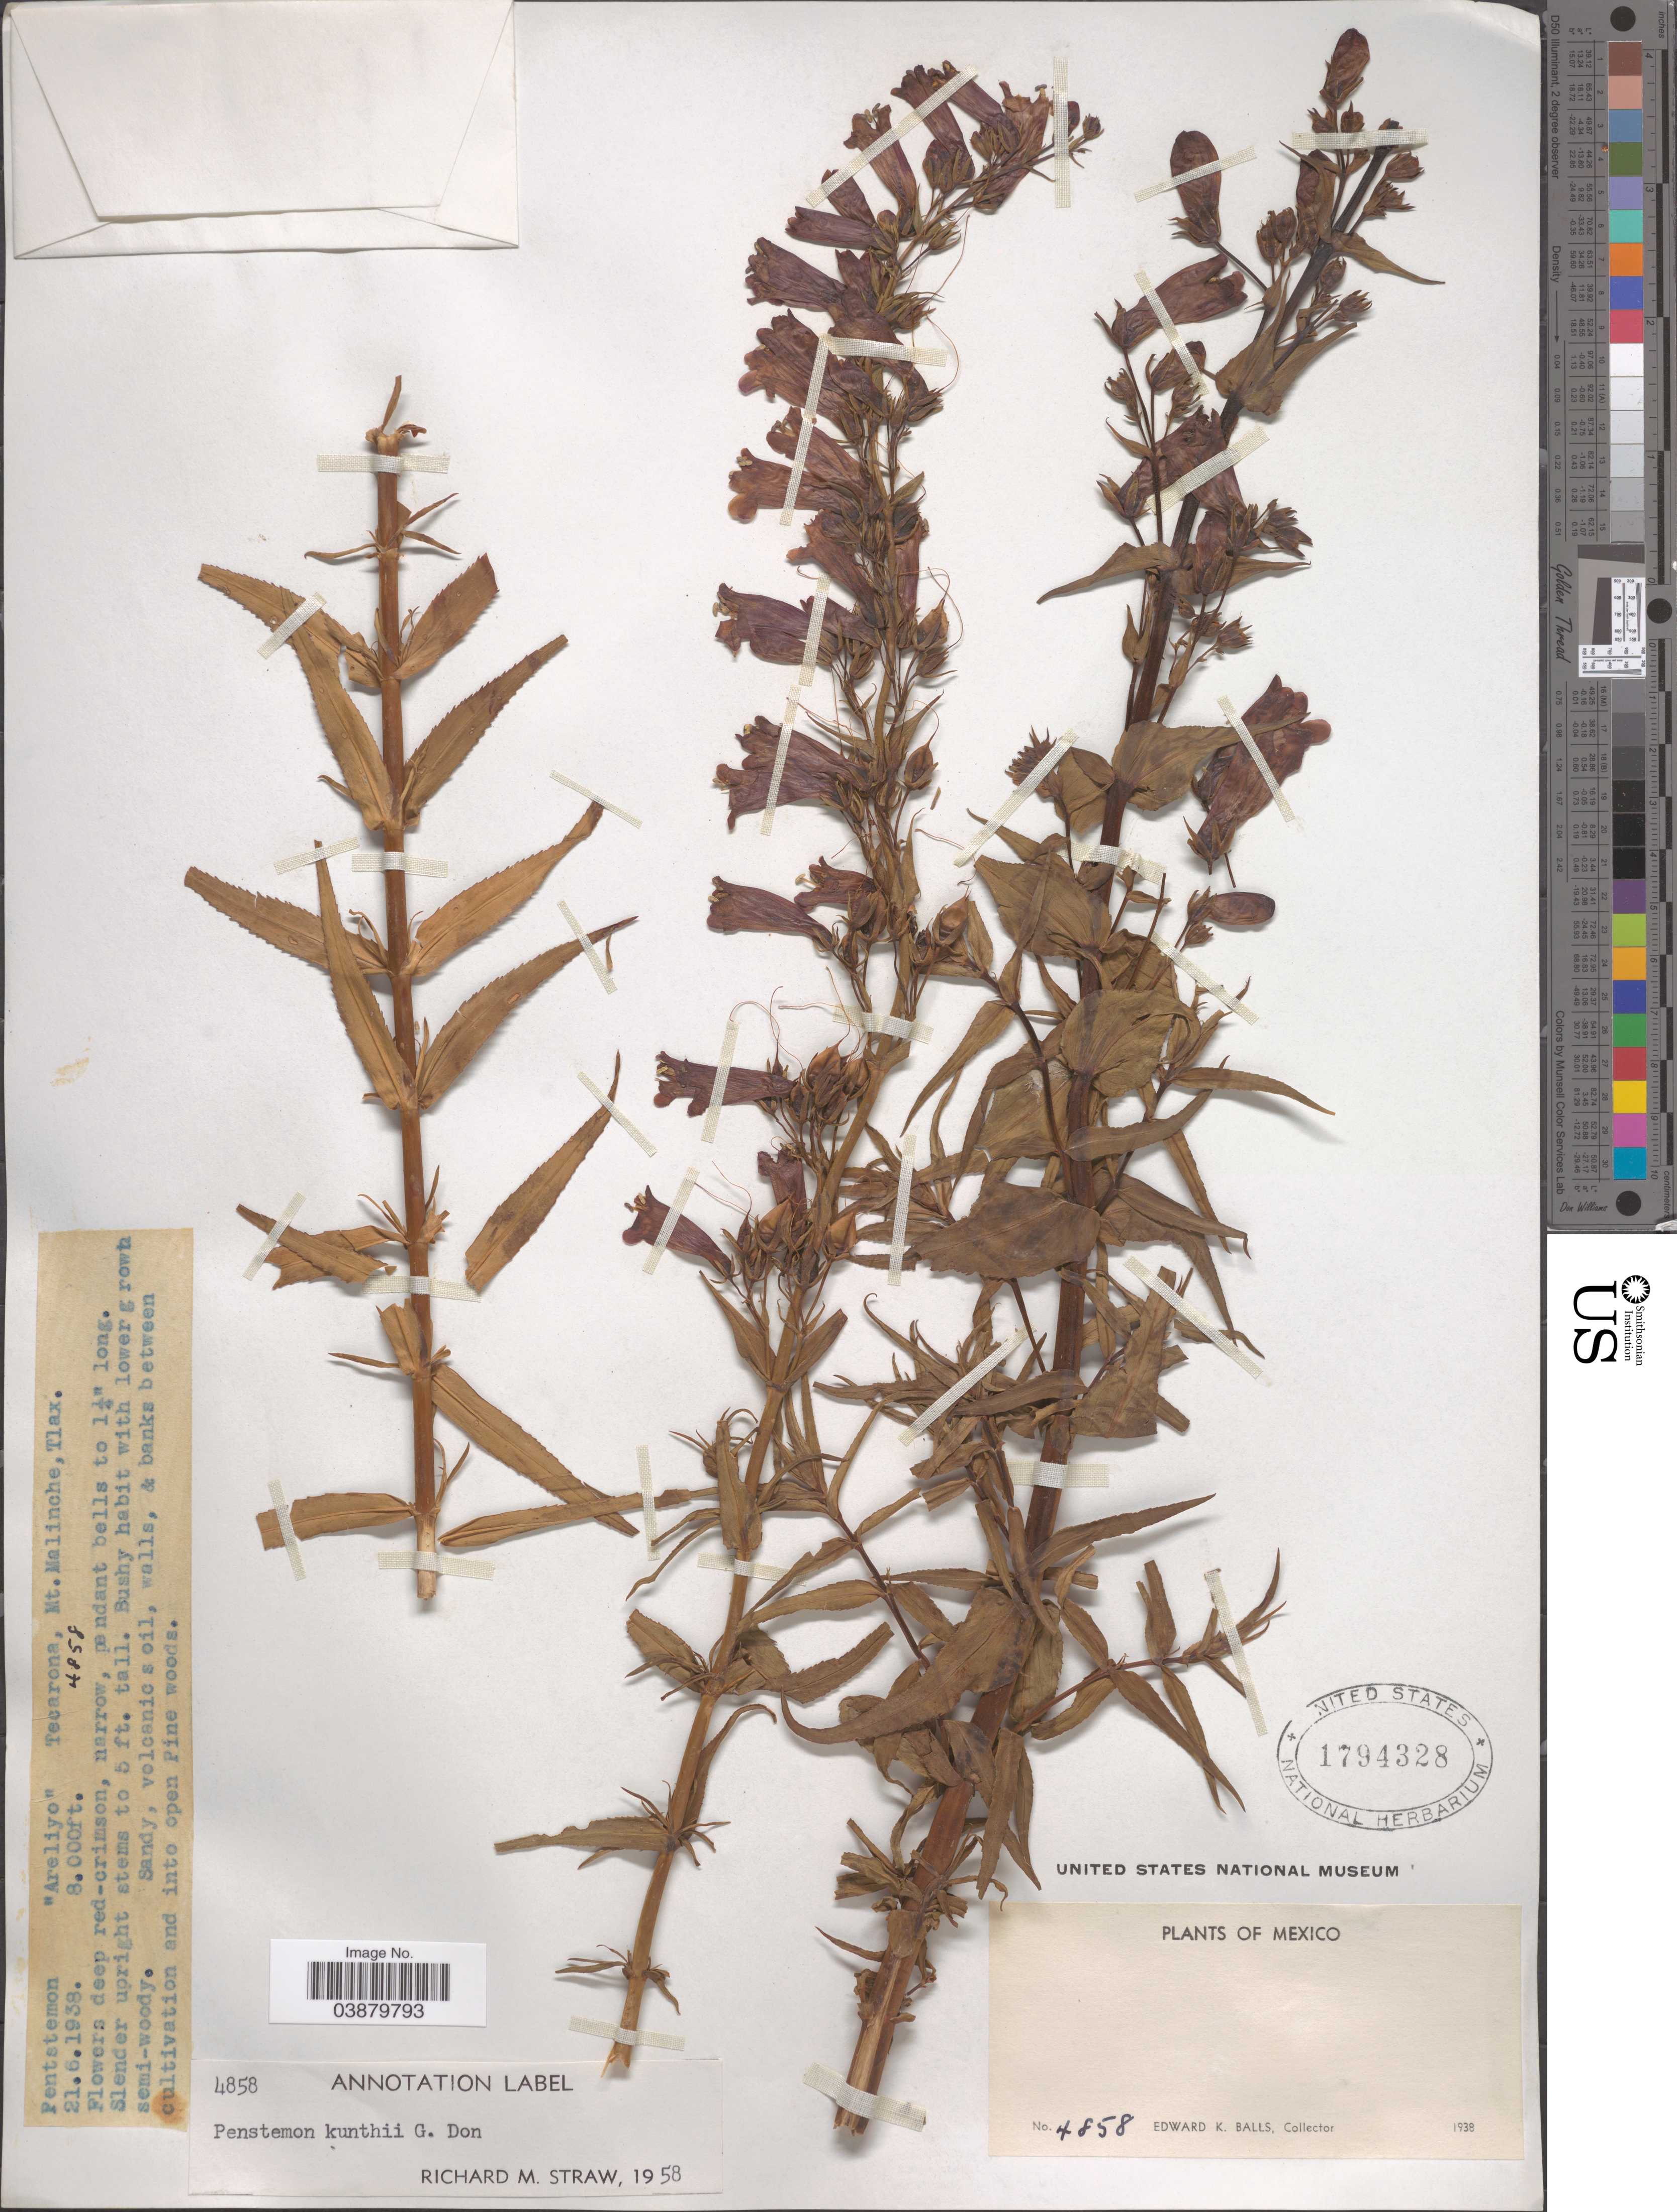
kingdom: Plantae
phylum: Tracheophyta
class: Magnoliopsida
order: Lamiales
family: Plantaginaceae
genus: Penstemon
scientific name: Penstemon kunthii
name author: G. Don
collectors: E. K. Balls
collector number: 4858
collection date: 1938-06-21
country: Mexico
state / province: Tlaxcala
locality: Areliyo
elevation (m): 2438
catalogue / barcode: US 1794328